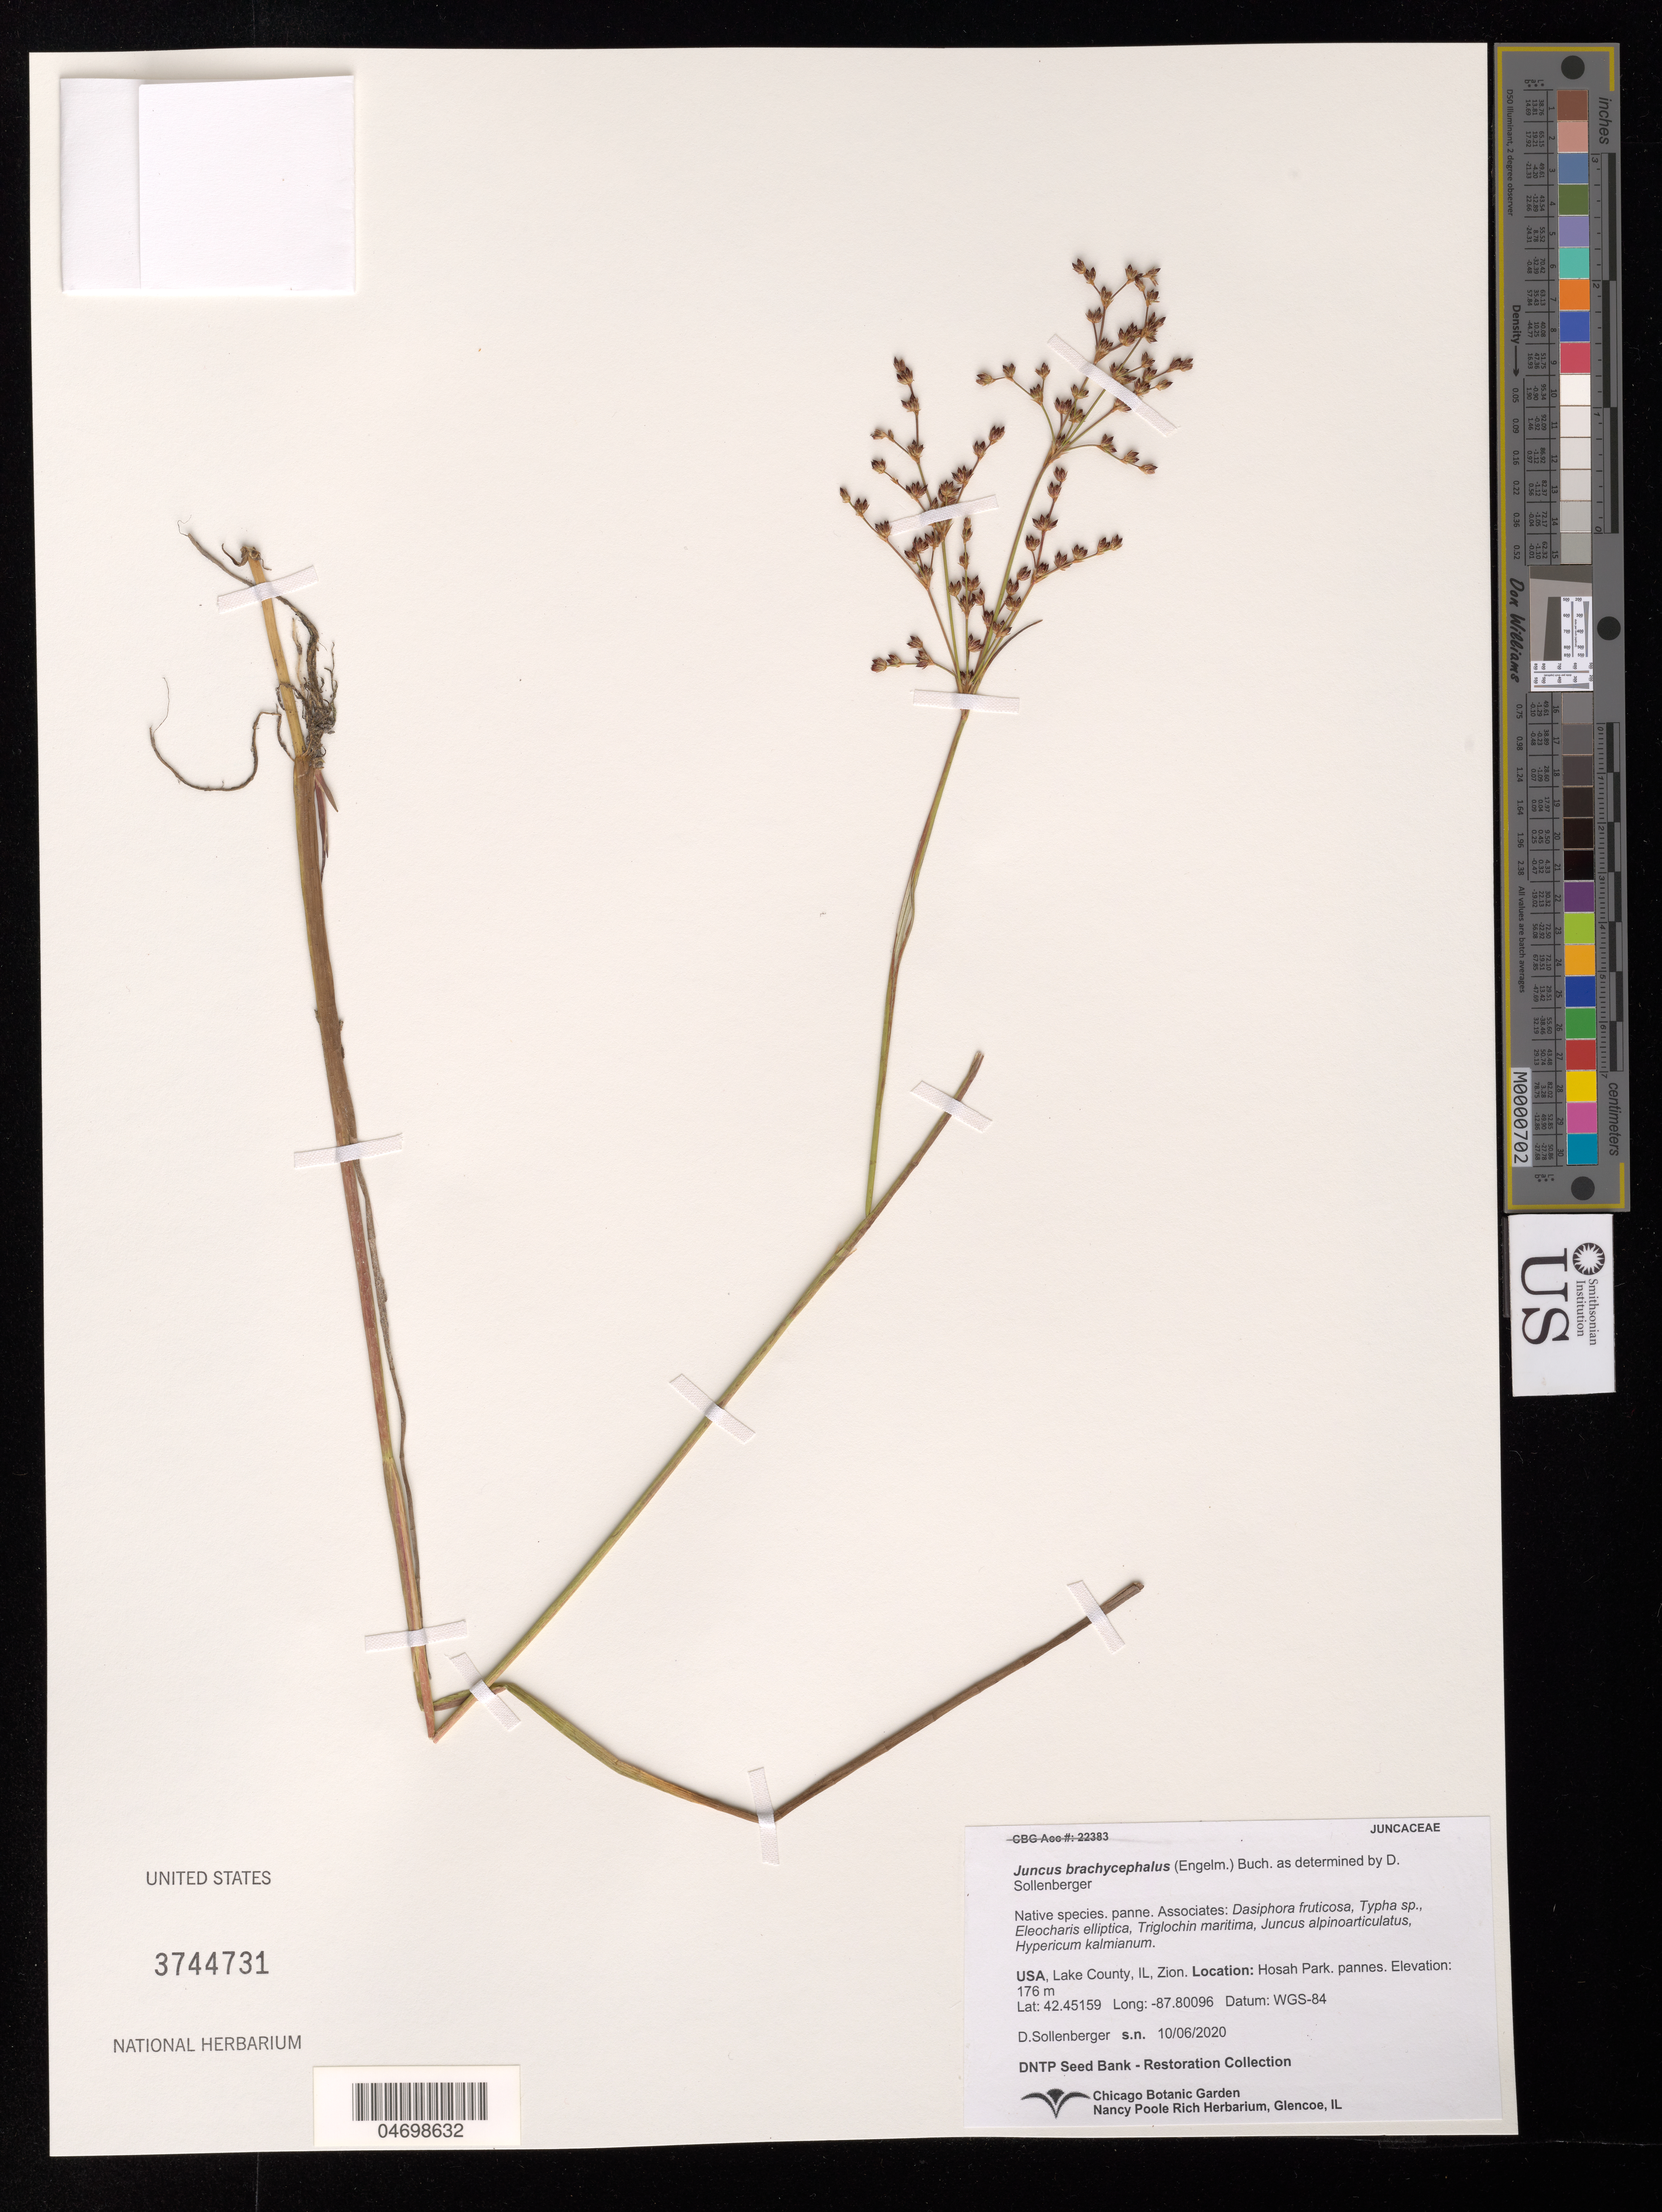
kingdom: Plantae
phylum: Tracheophyta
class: Liliopsida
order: Poales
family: Juncaceae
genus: Juncus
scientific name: Juncus brachycephalus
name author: (Engelm.) Buchenau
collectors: D. Sollenberger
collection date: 2020-10-06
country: United States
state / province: Illinois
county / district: Lake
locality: Zion. Hosah Park, pannes.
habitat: Panne. With Dasiphora fructicosa, Typha sp., Eleocharis elliptica, etc.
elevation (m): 176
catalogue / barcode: US 3744731